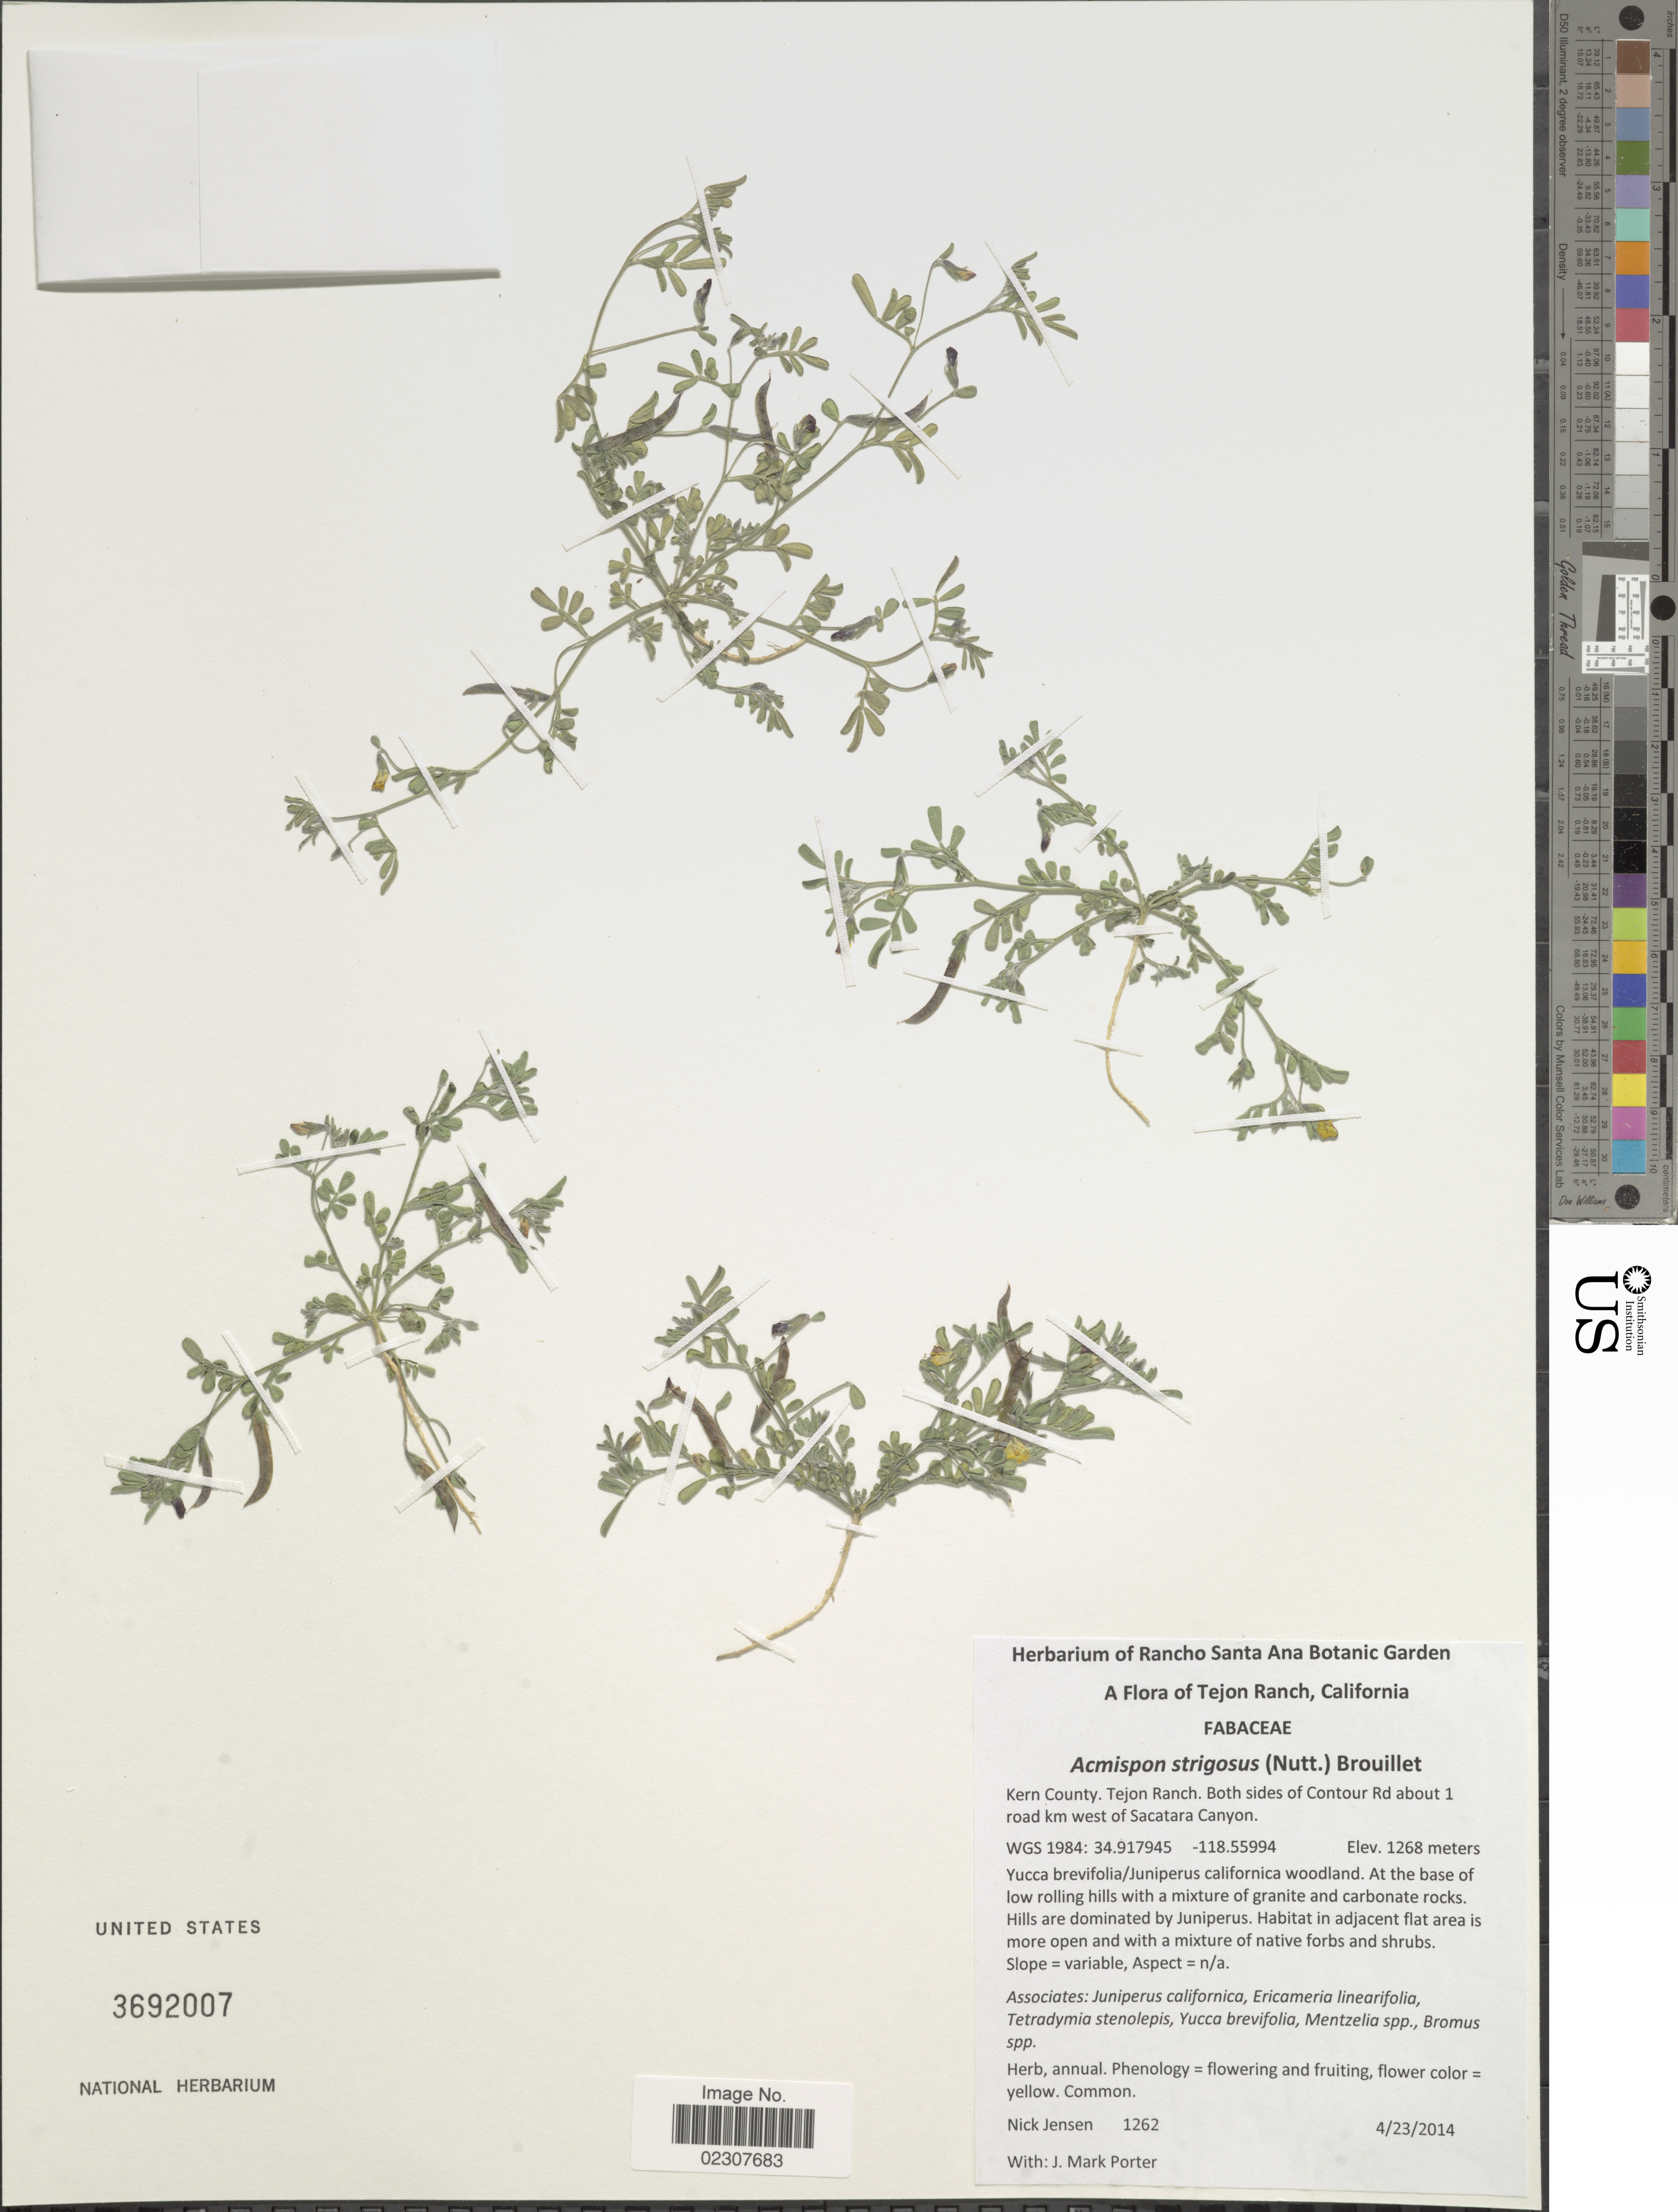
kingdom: Plantae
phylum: Tracheophyta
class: Magnoliopsida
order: Fabales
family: Fabaceae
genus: Acmispon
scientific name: Acmispon strigosus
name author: (Nutt.) Brouillet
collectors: N. Jensen & J. M. Porter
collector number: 1262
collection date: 2014-04-23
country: United States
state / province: California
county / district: Kern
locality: Tehon Ranch, Kern County. Tejon Ranch. Both sides of Contour Rd about 1 road km west of Sacatara Canyon. WGS 1984: 34.917945 -118.55994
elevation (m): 1268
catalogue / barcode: US 3692007